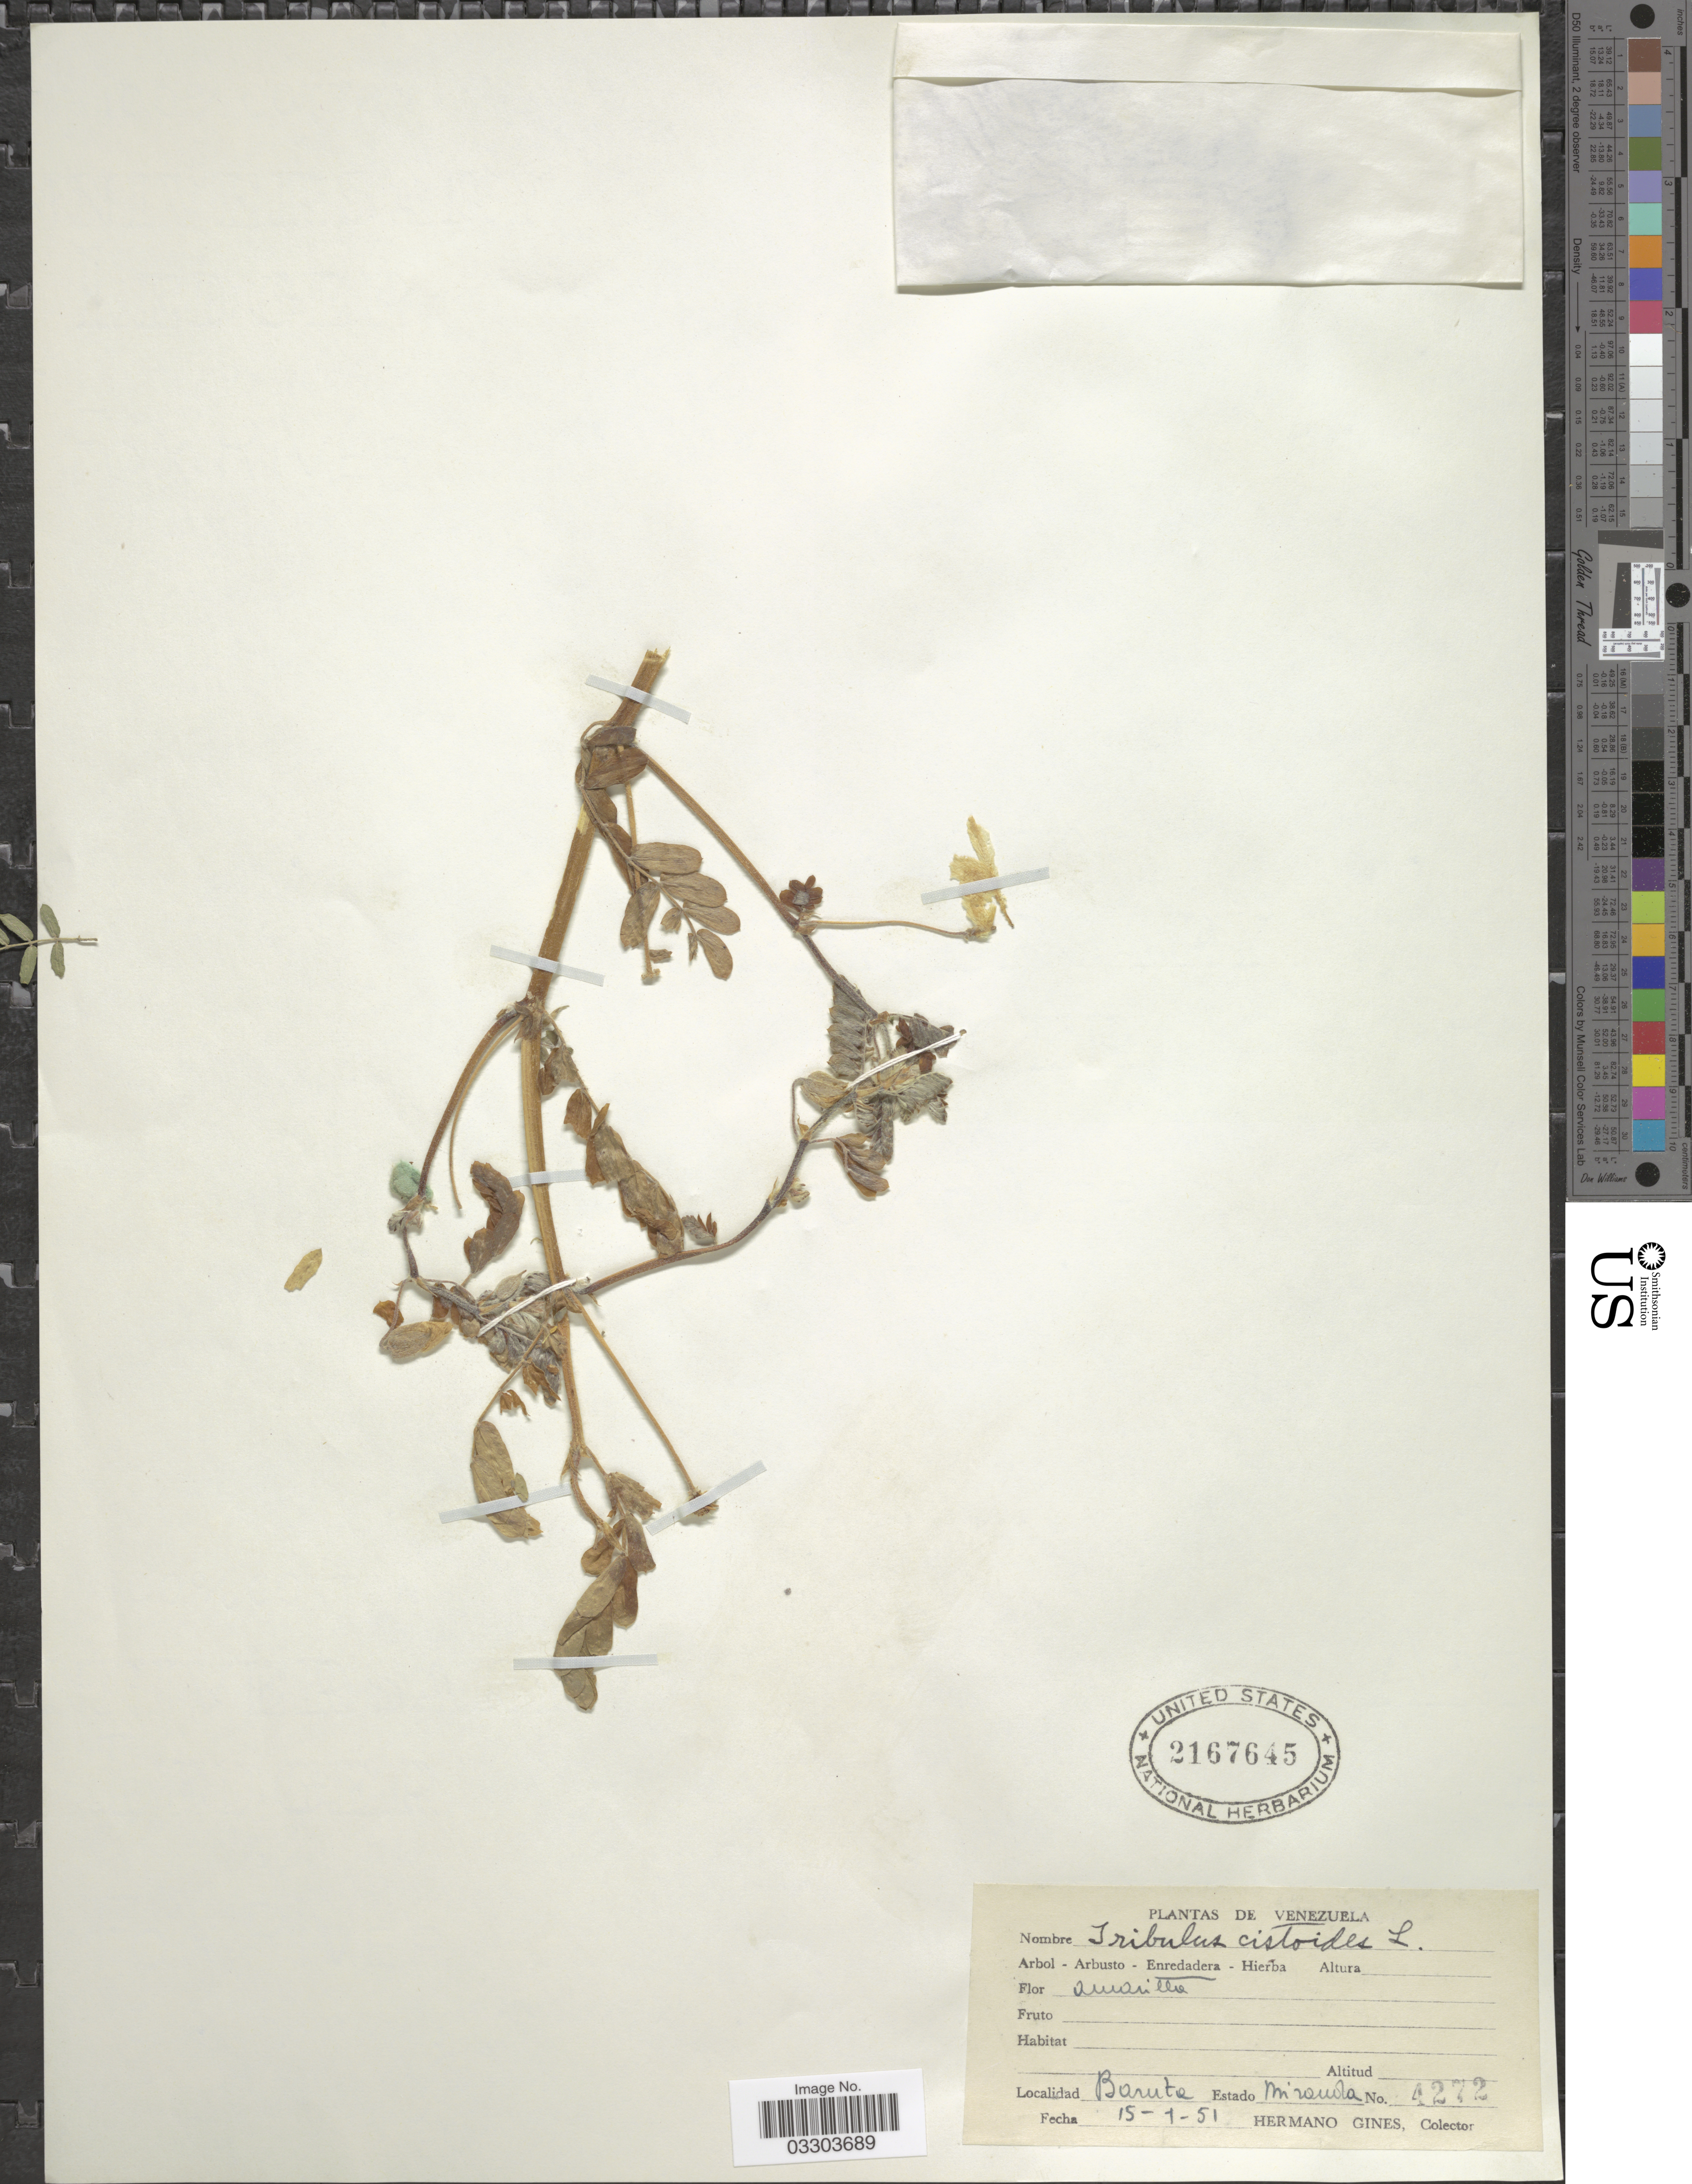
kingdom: Plantae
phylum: Tracheophyta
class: Magnoliopsida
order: Zygophyllales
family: Zygophyllaceae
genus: Tribulus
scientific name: Tribulus cistoides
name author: L.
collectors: Bro. Gines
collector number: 4272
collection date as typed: Transcribed d/m/y: 15/1/51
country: Venezuela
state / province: Miranda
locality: Baruta.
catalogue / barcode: US 2167645